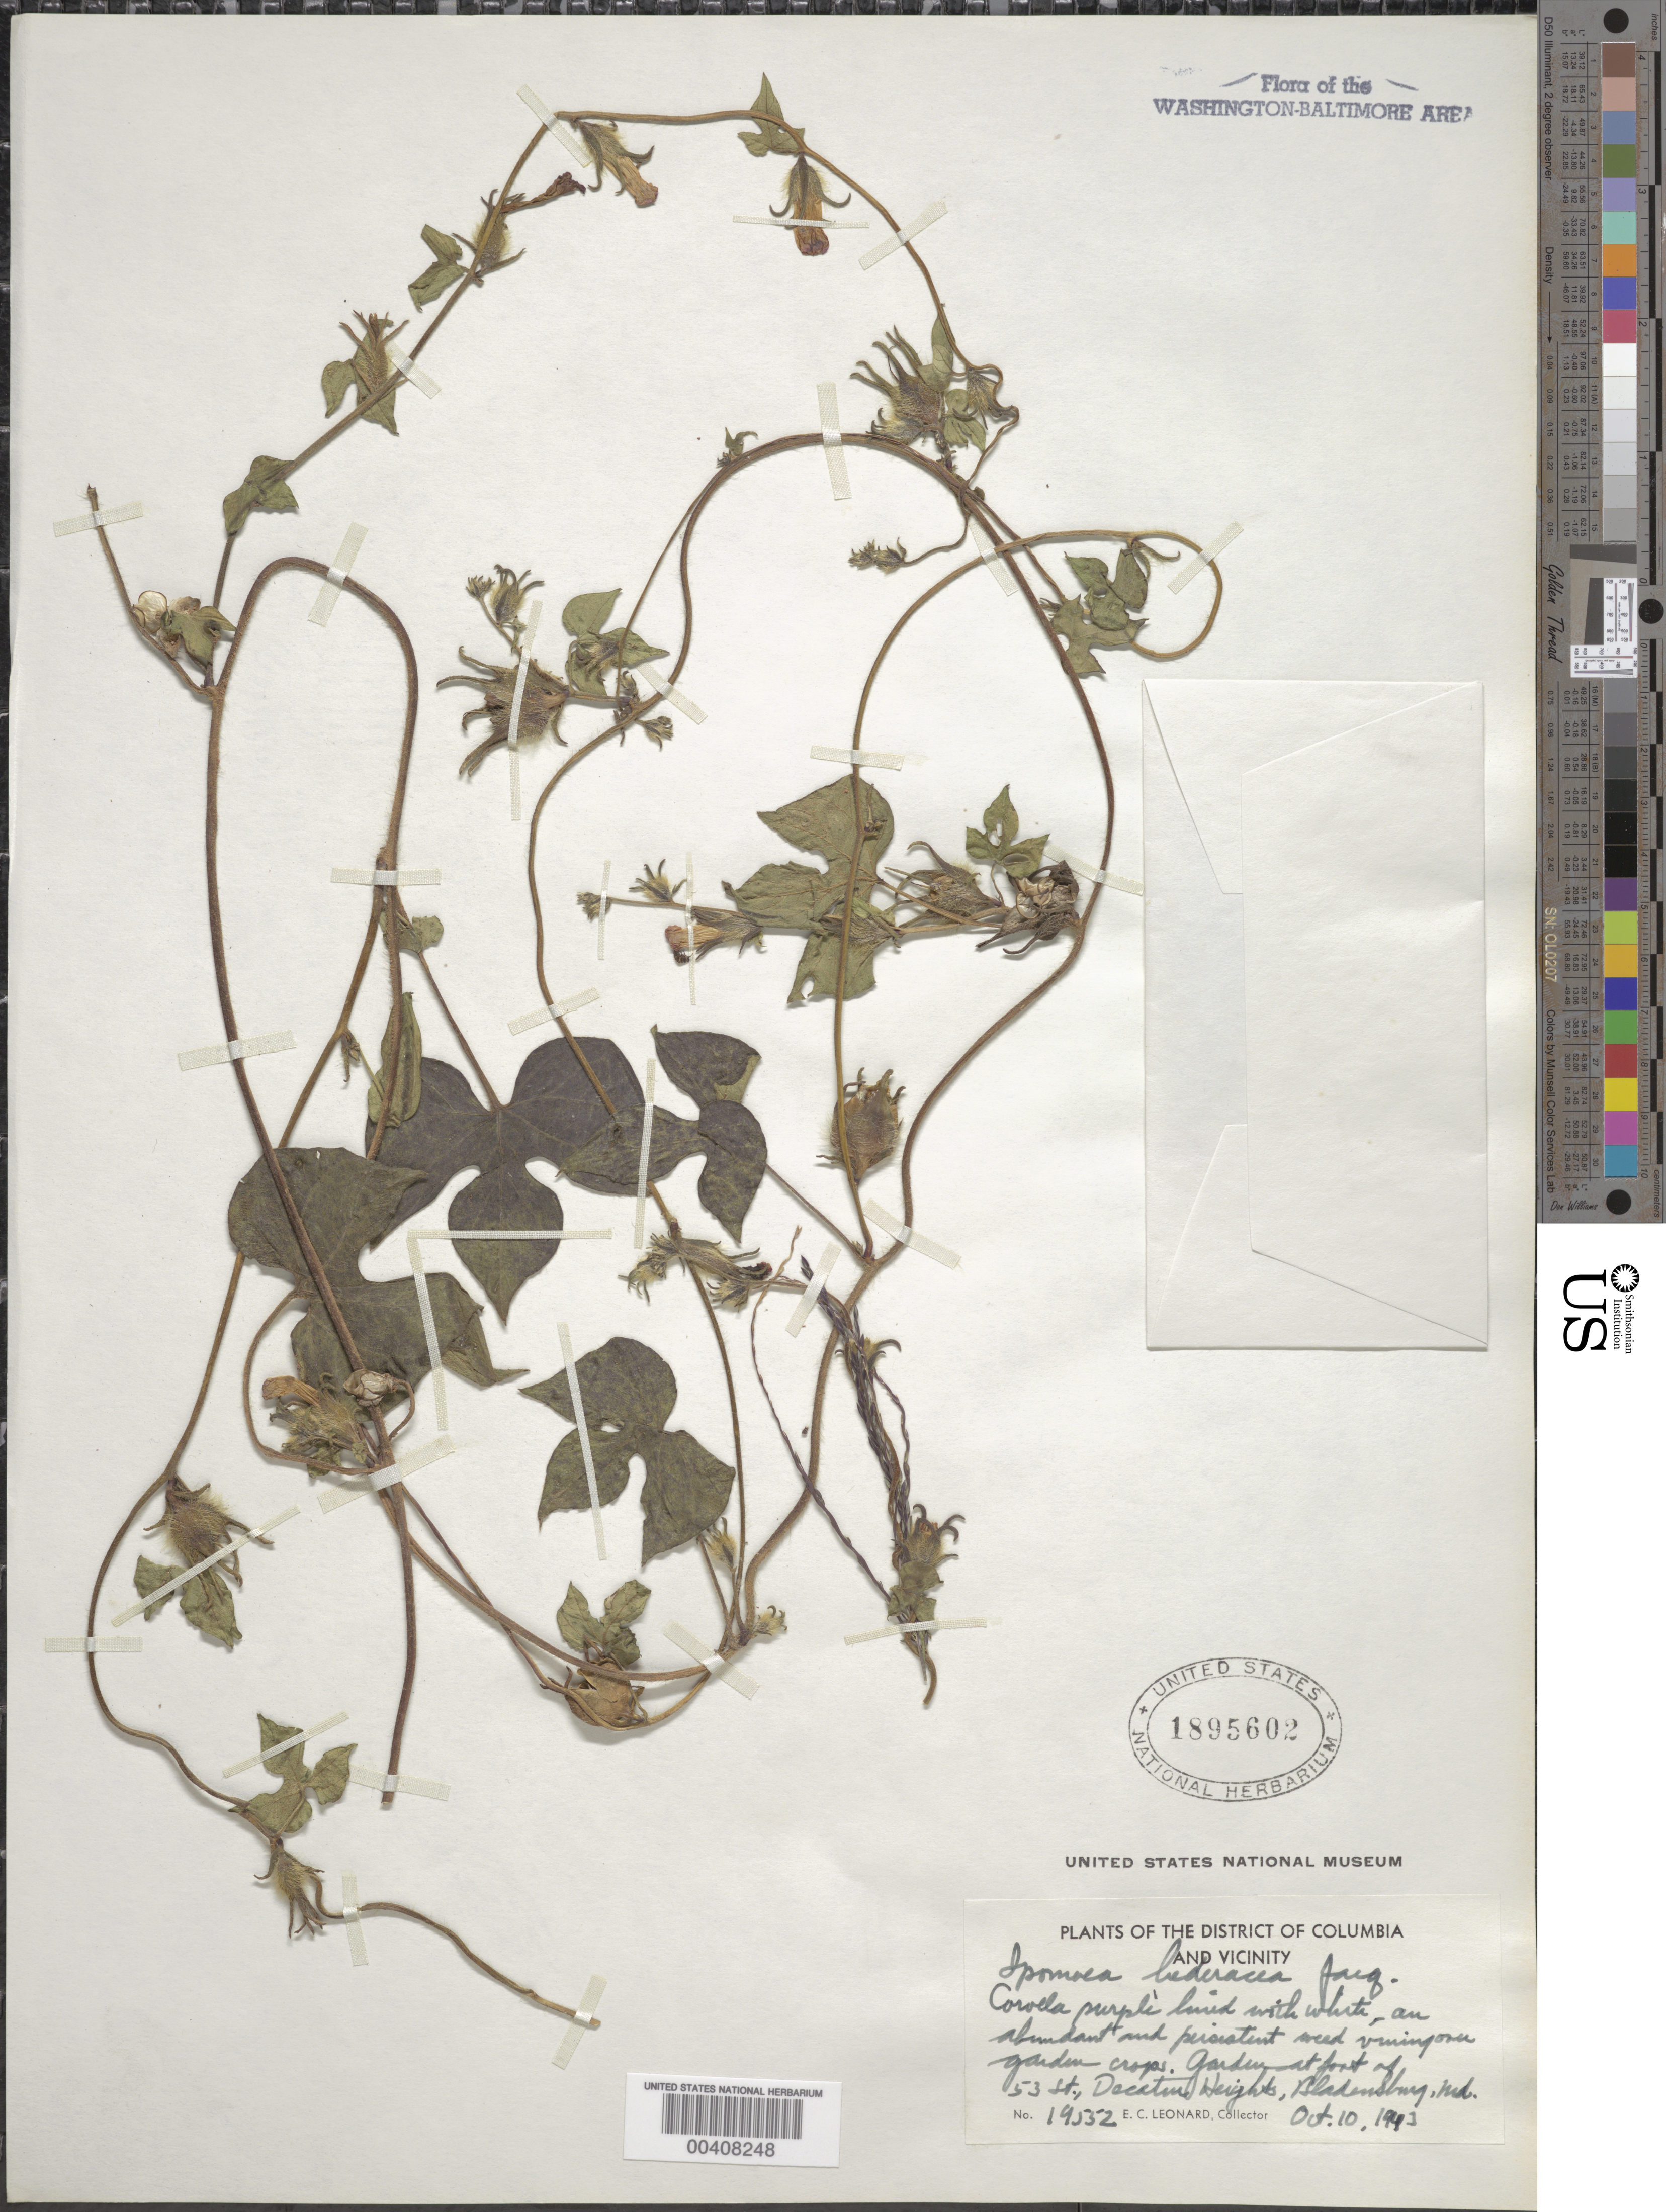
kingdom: Plantae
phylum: Tracheophyta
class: Magnoliopsida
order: Solanales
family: Convolvulaceae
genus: Ipomoea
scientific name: Ipomoea hederacea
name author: Jacq.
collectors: E. C. Leonard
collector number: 19552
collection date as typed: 10 Oct 1943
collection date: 1943-10-10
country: United States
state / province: Maryland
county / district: Prince George's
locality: Foot of 53rd St., Decatur Heights, Bladensburg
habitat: Garden, vining on garden crops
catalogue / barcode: US 1895602